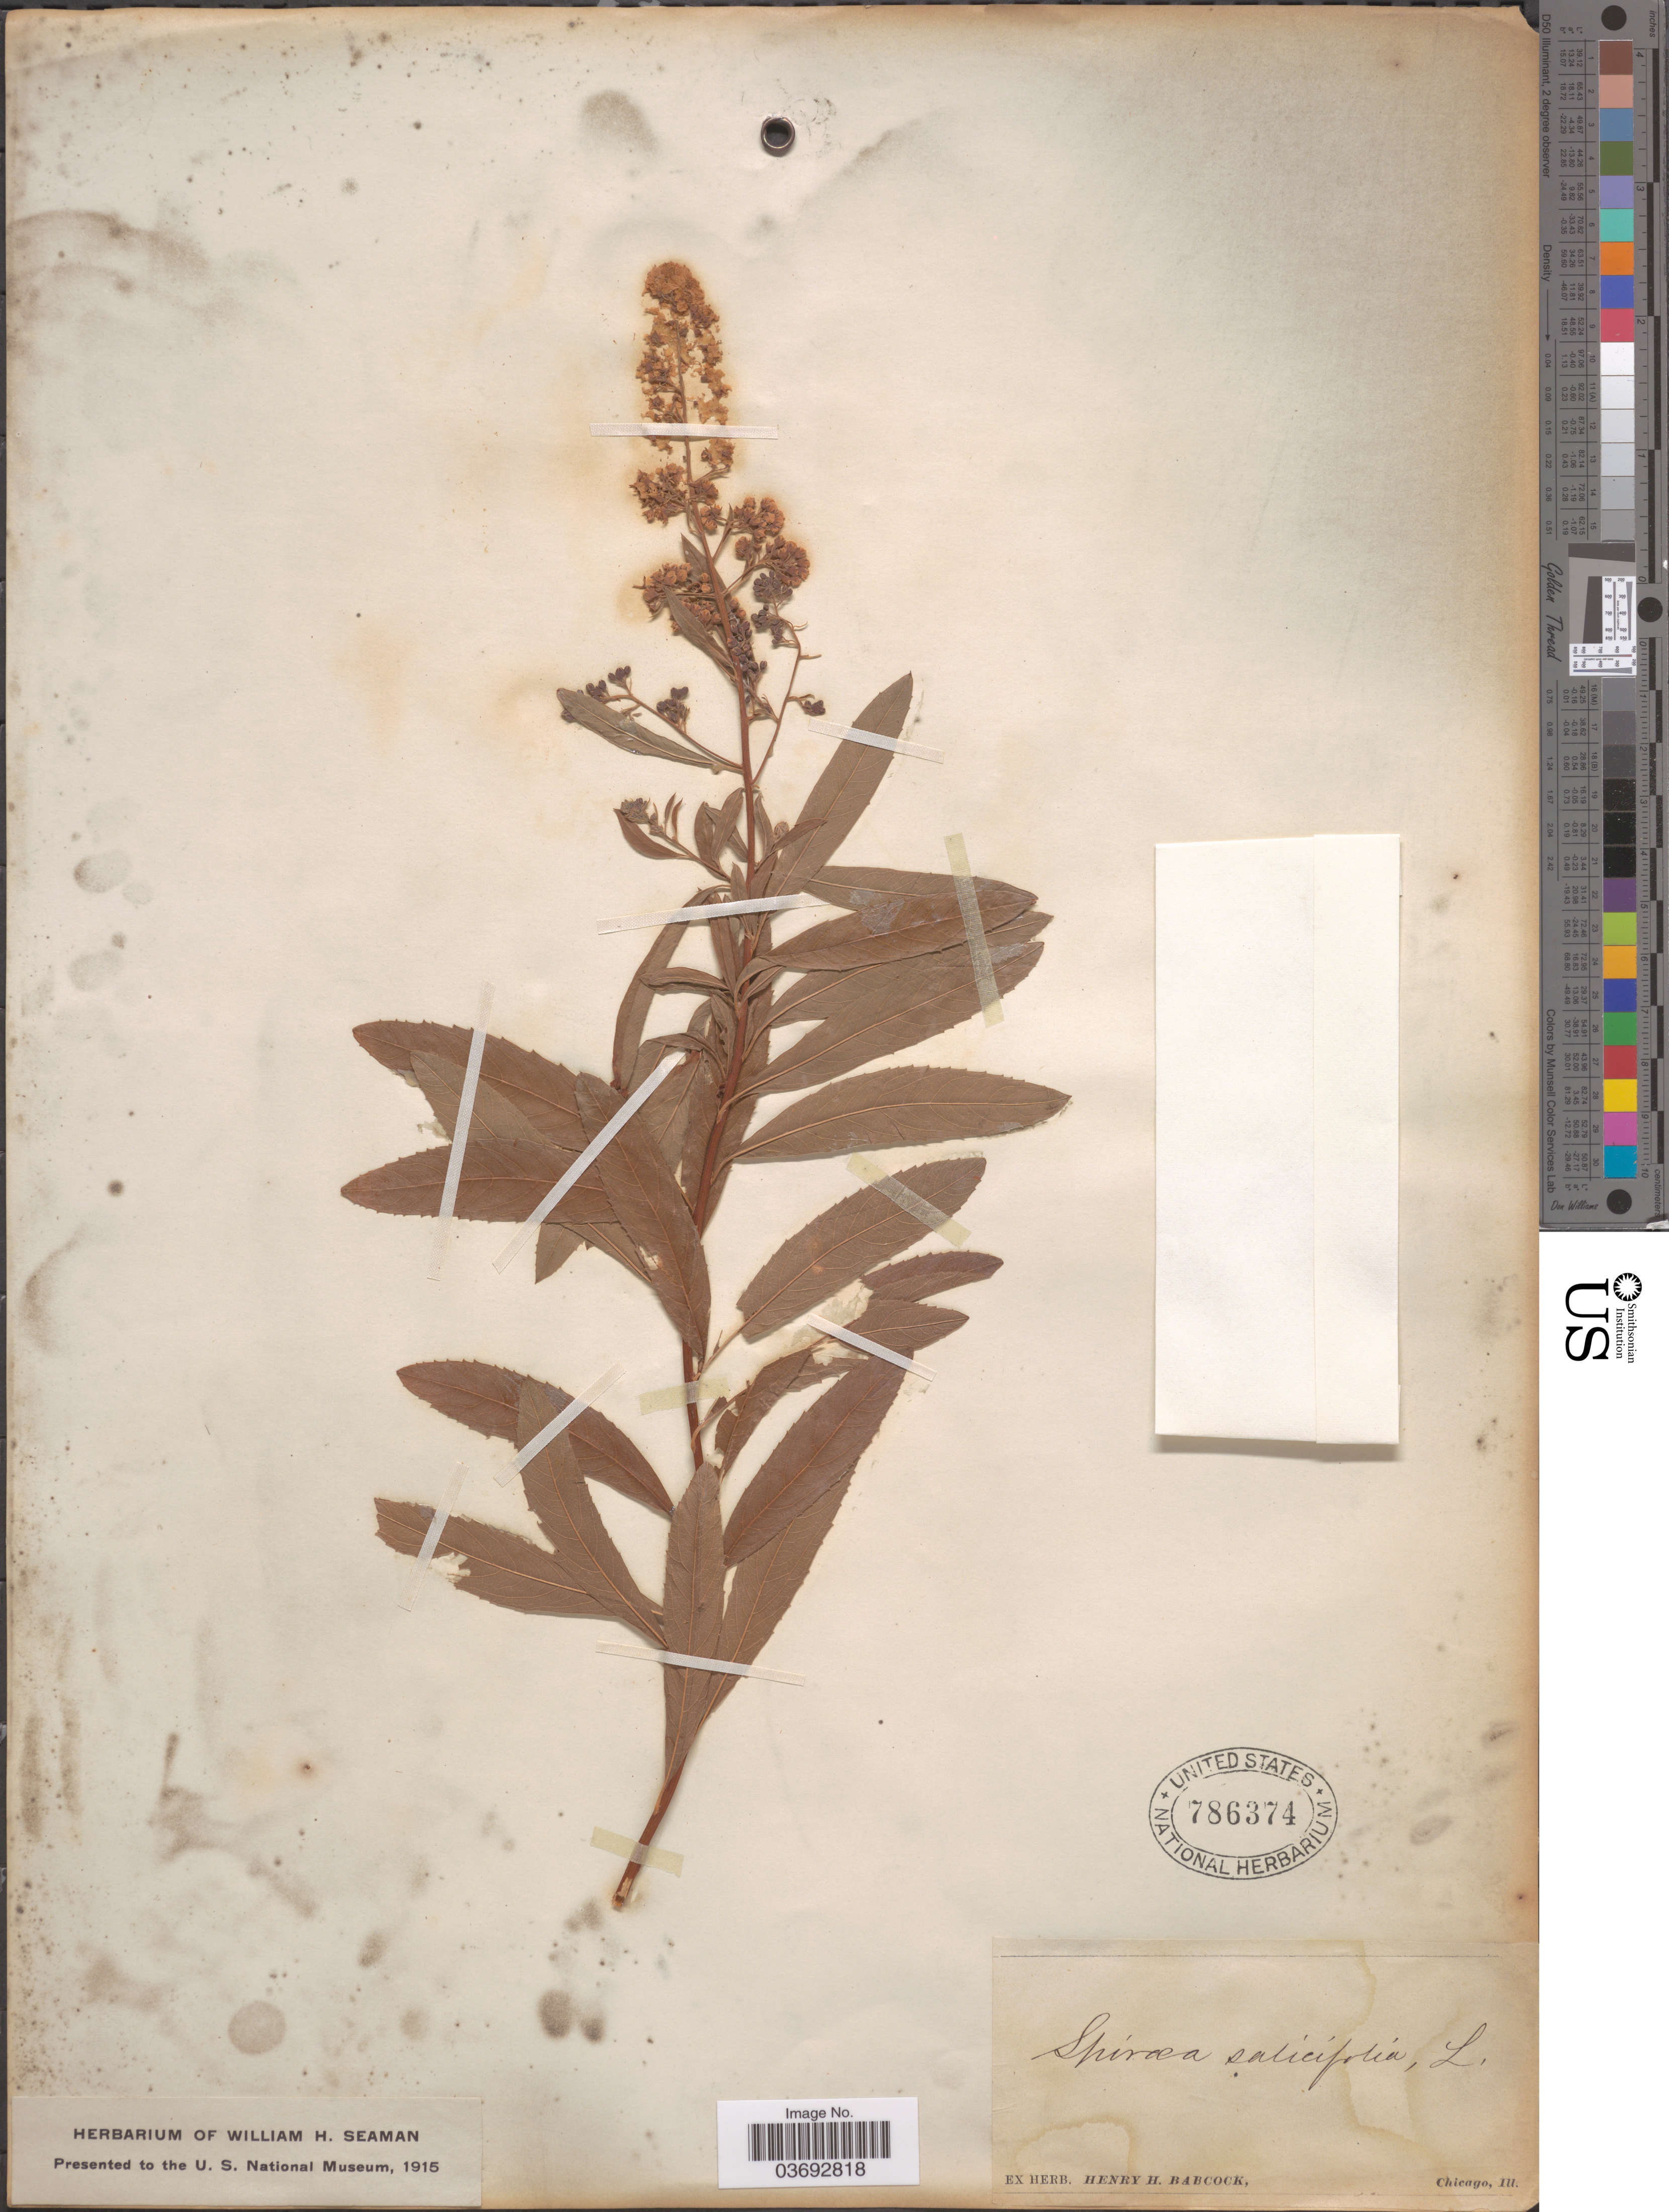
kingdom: Plantae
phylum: Tracheophyta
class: Magnoliopsida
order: Rosales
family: Rosaceae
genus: Spiraea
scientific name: Spiraea salicifolia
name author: L.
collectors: ex herb. Henry Homes Babcock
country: United States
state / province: Illinois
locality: Chicago.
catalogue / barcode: US 786374